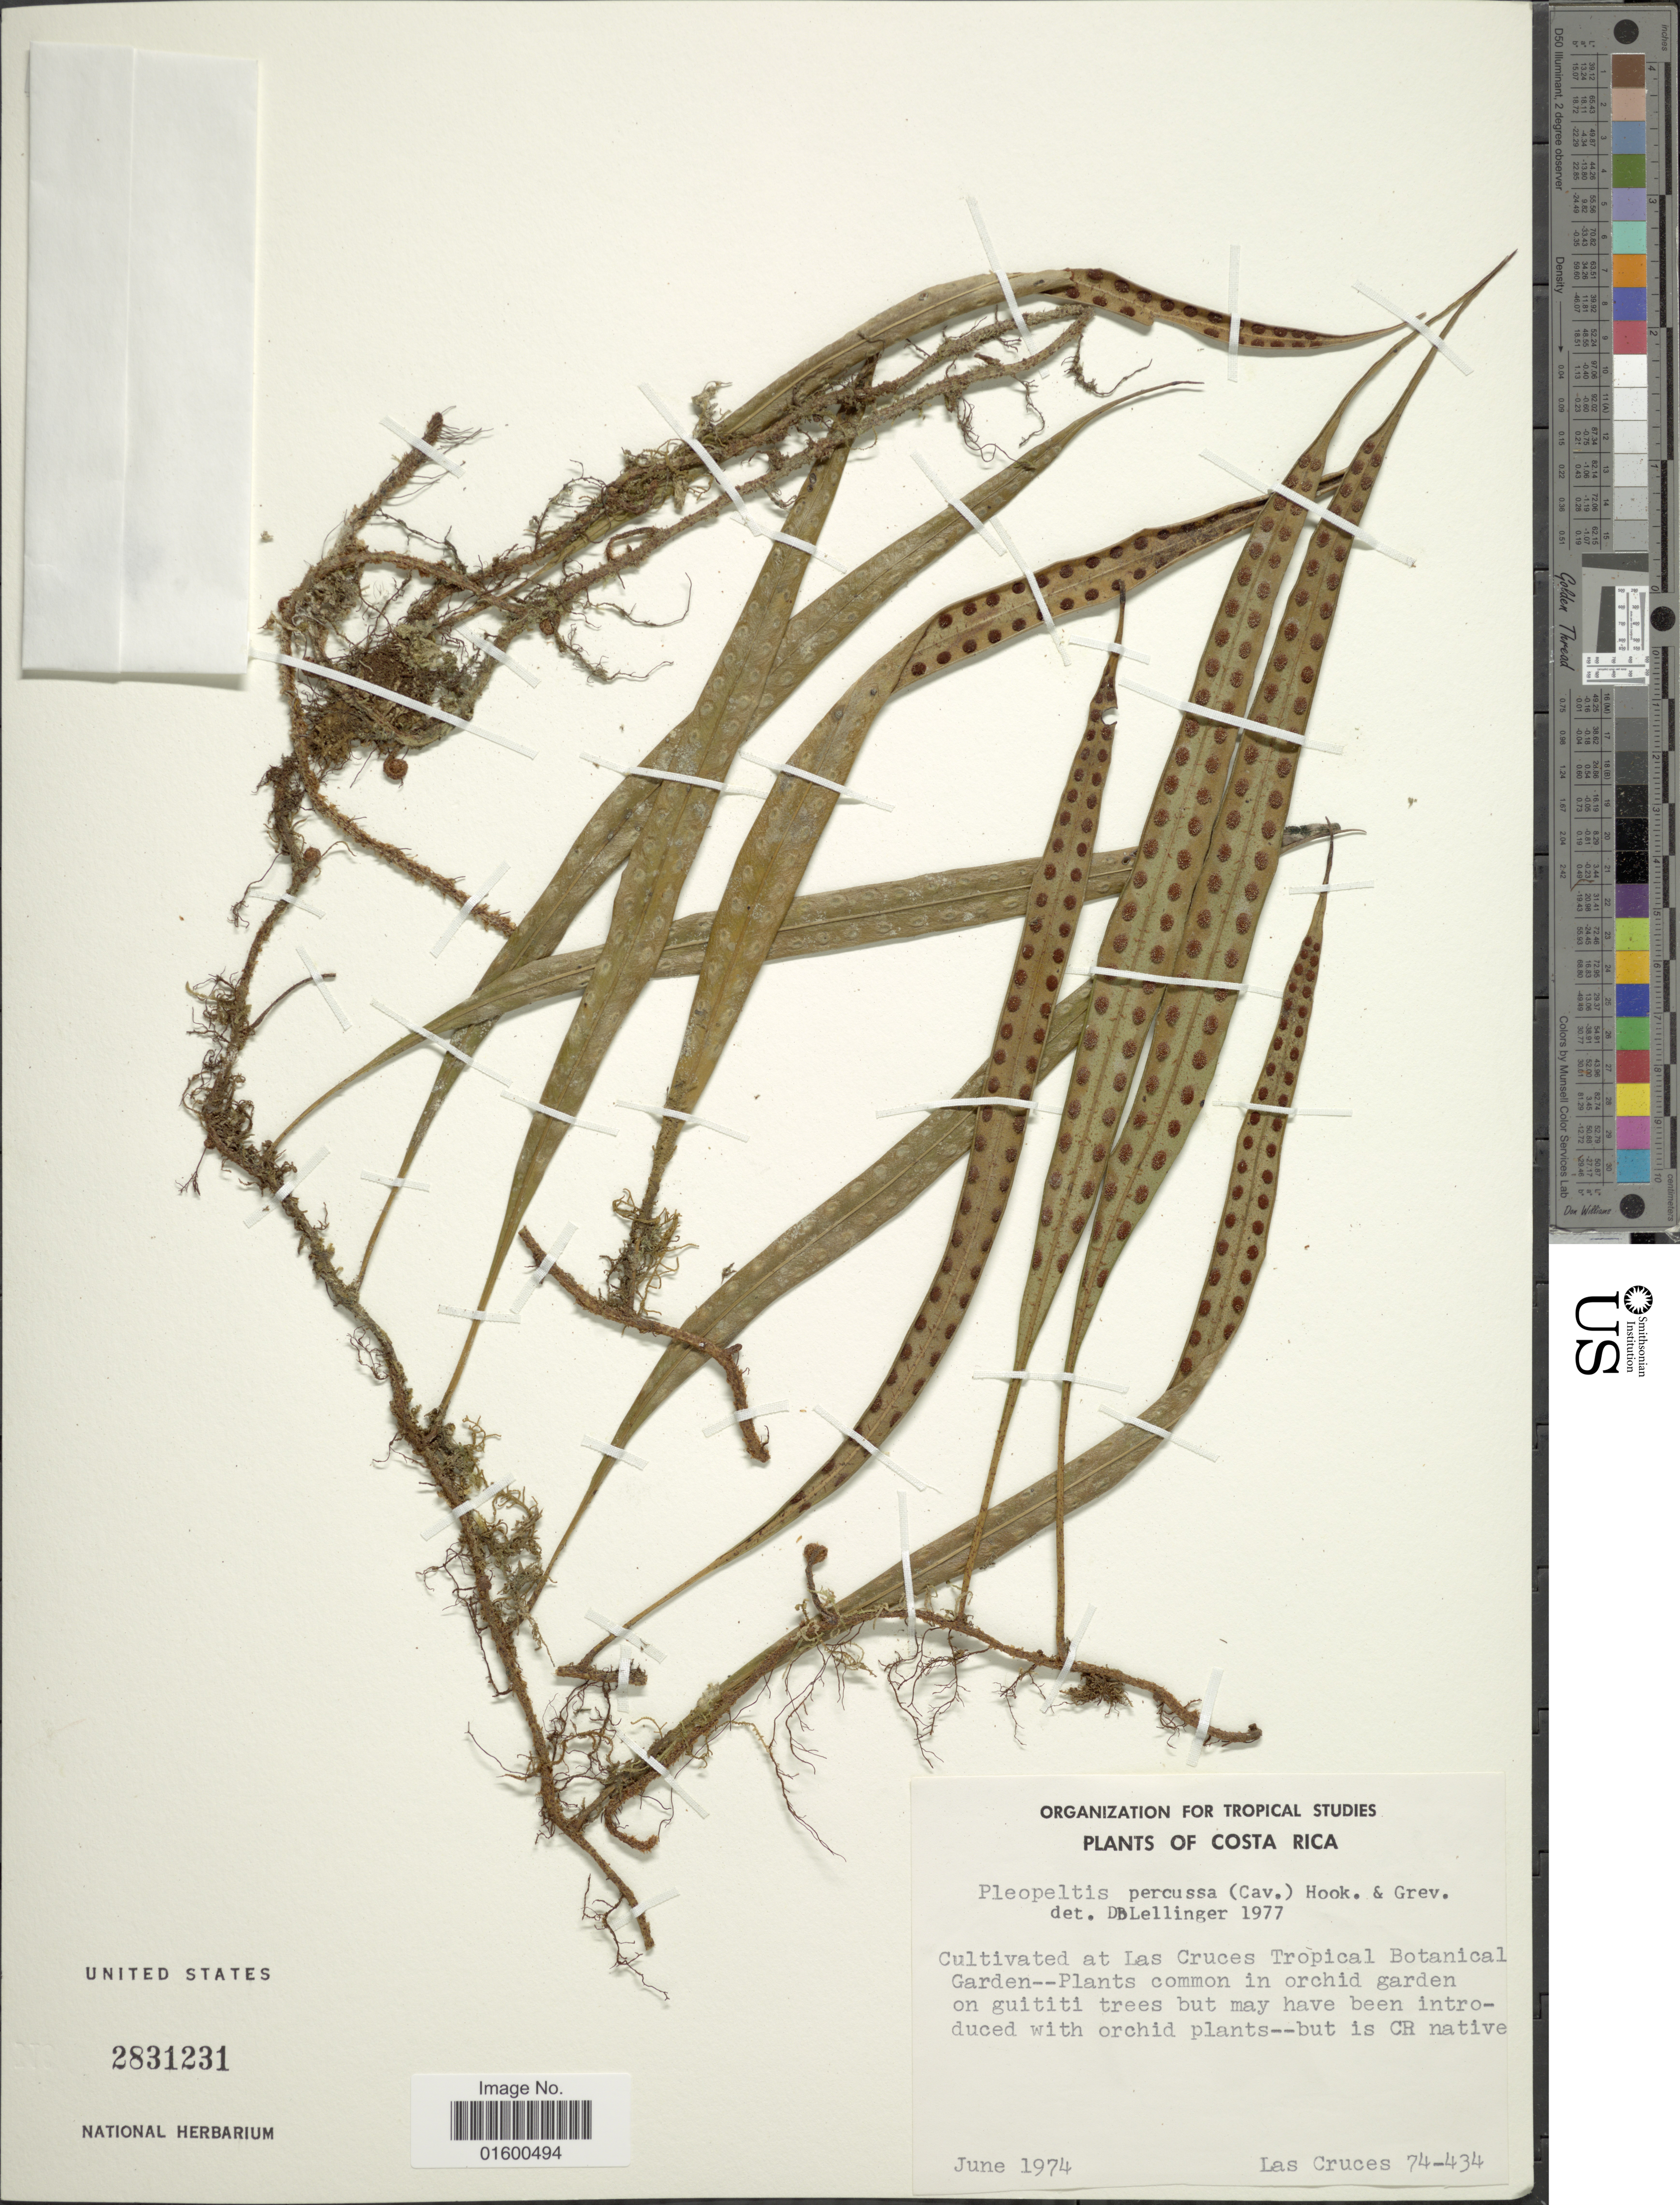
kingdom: Plantae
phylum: Tracheophyta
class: Polypodiopsida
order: Polypodiales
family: Polypodiaceae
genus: Microgramma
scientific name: Microgramma percussa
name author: (Cav.) de la Sota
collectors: Las Cruces Botanical Garden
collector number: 74-434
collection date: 1974-06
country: Costa Rica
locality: Las Cruces Tropical Botanical Garden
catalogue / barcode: US 2831231